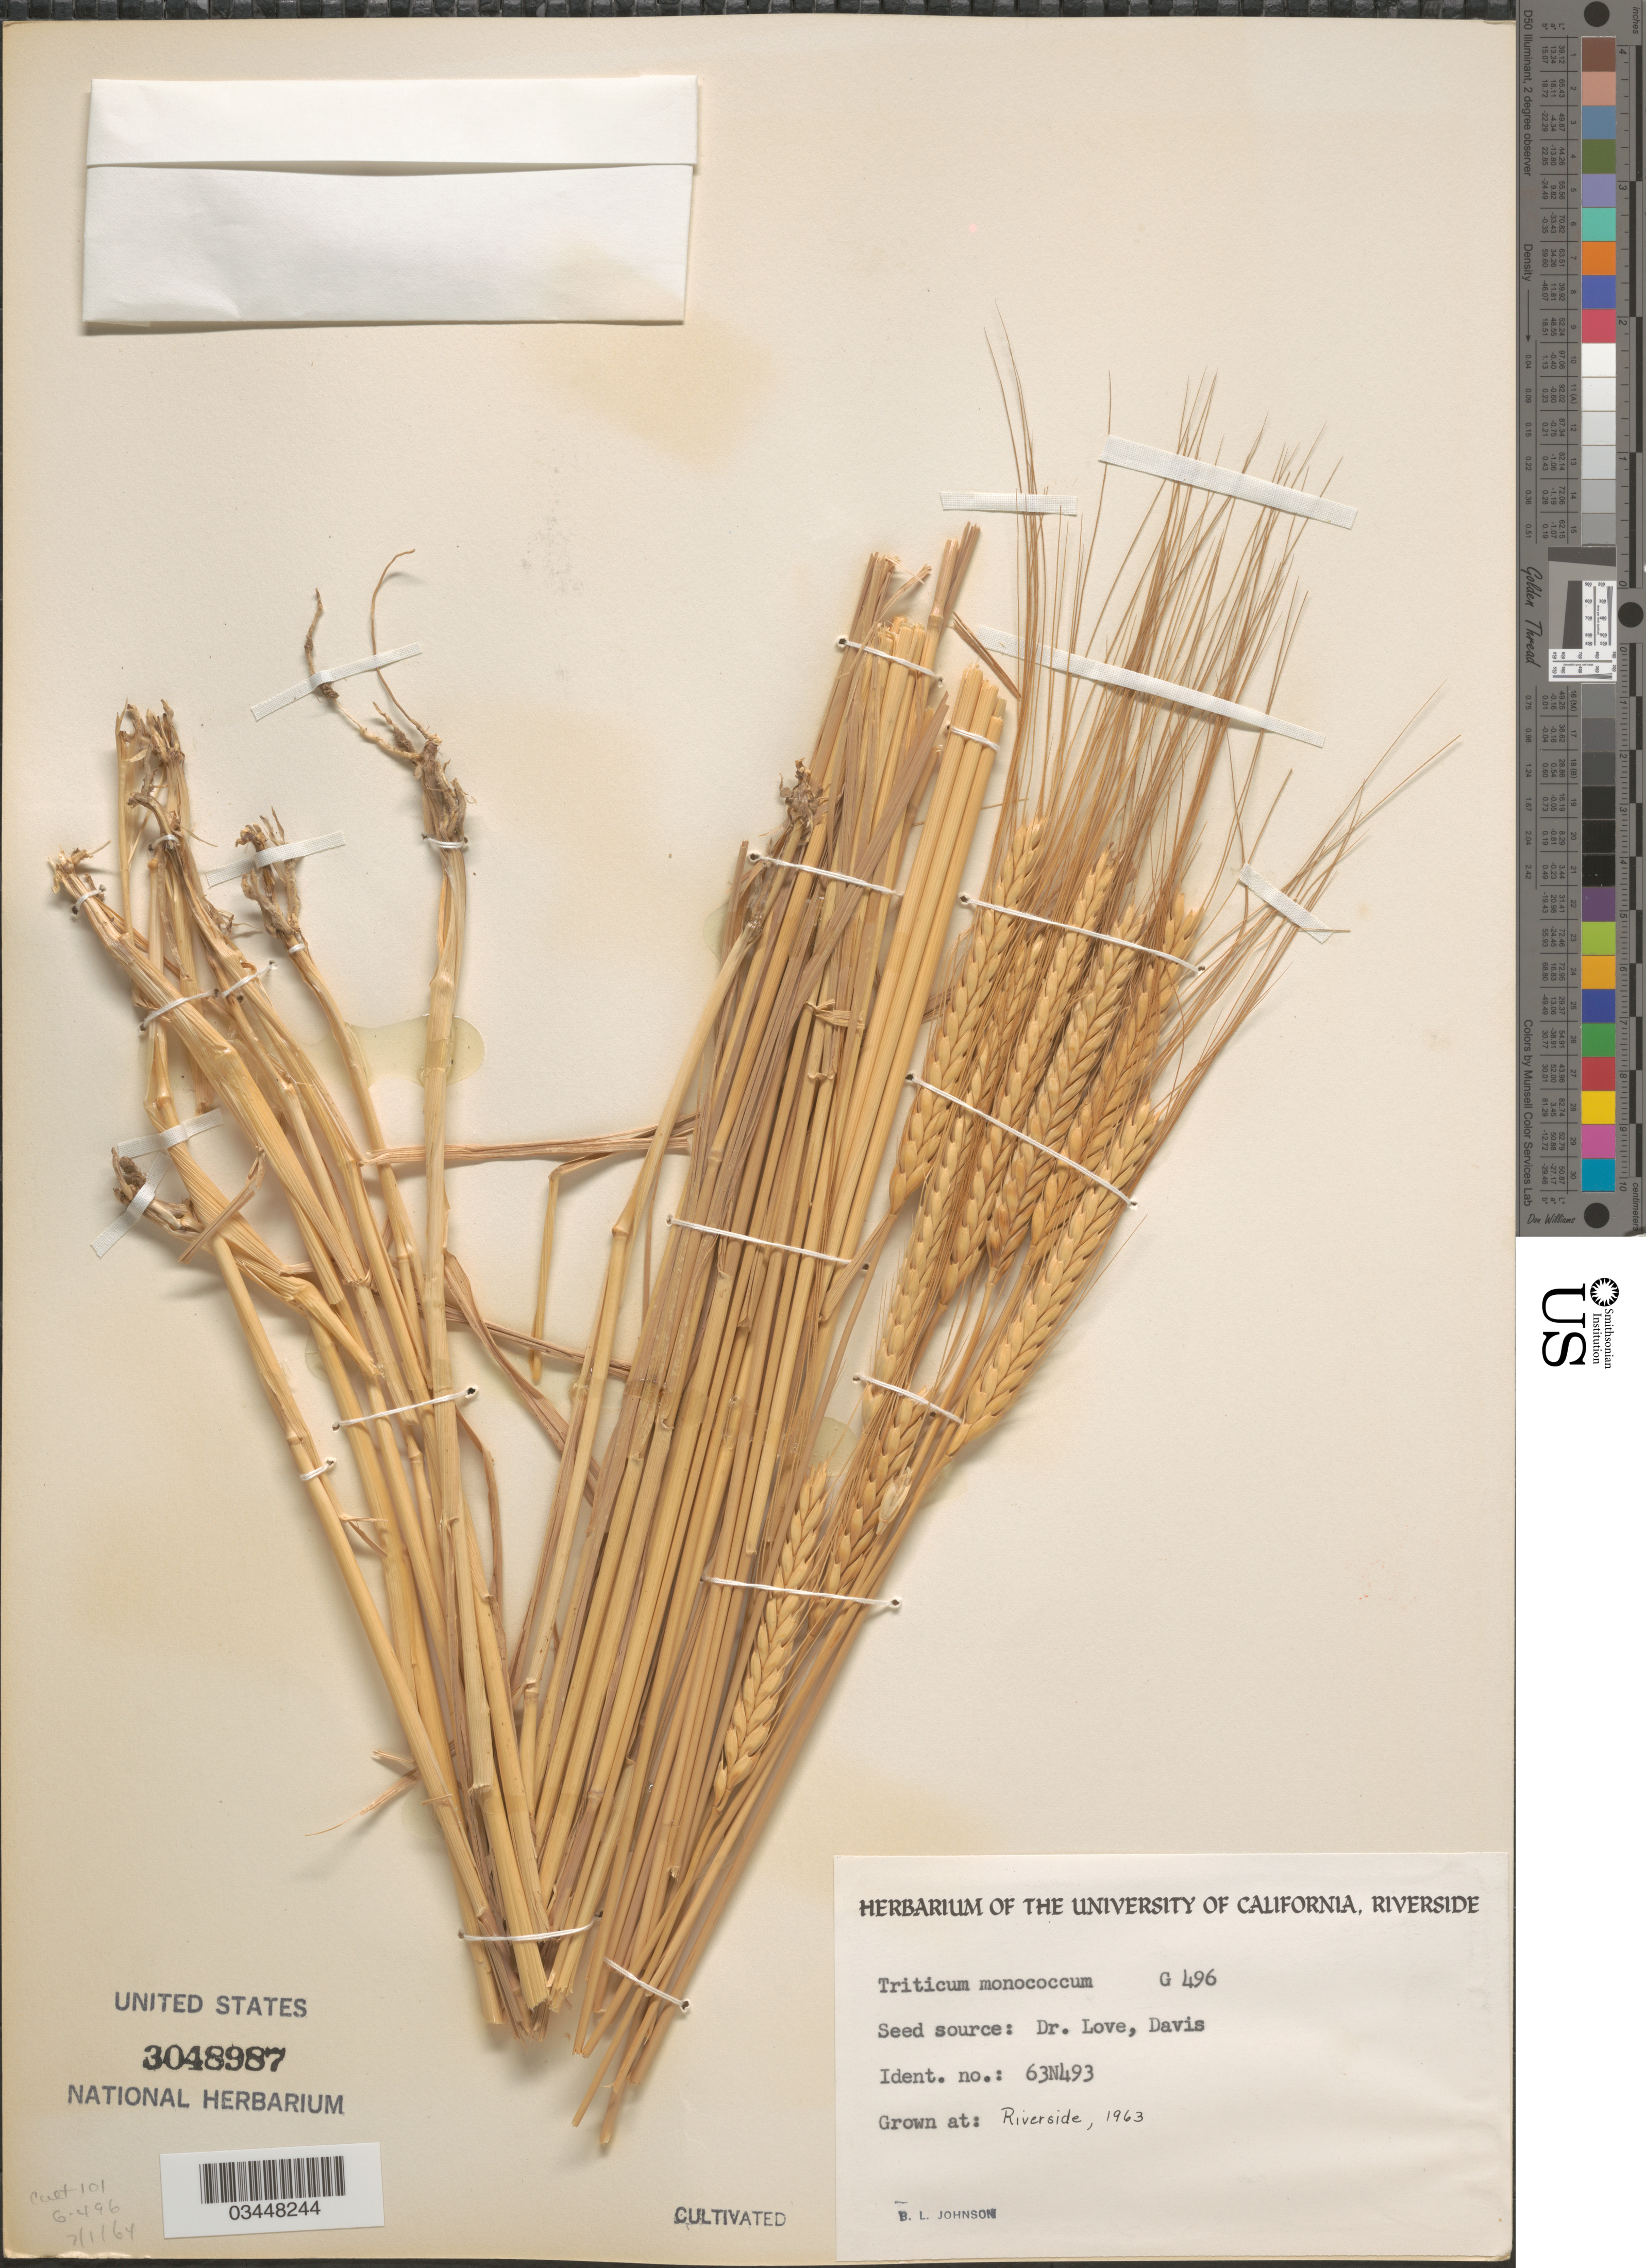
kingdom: Plantae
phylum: Tracheophyta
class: Liliopsida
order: Poales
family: Poaceae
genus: Triticum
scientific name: Triticum monococcum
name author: L.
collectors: B. Johnson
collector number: G496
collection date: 1963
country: United States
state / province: California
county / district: Riverside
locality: Riverside.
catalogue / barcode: US 3048987